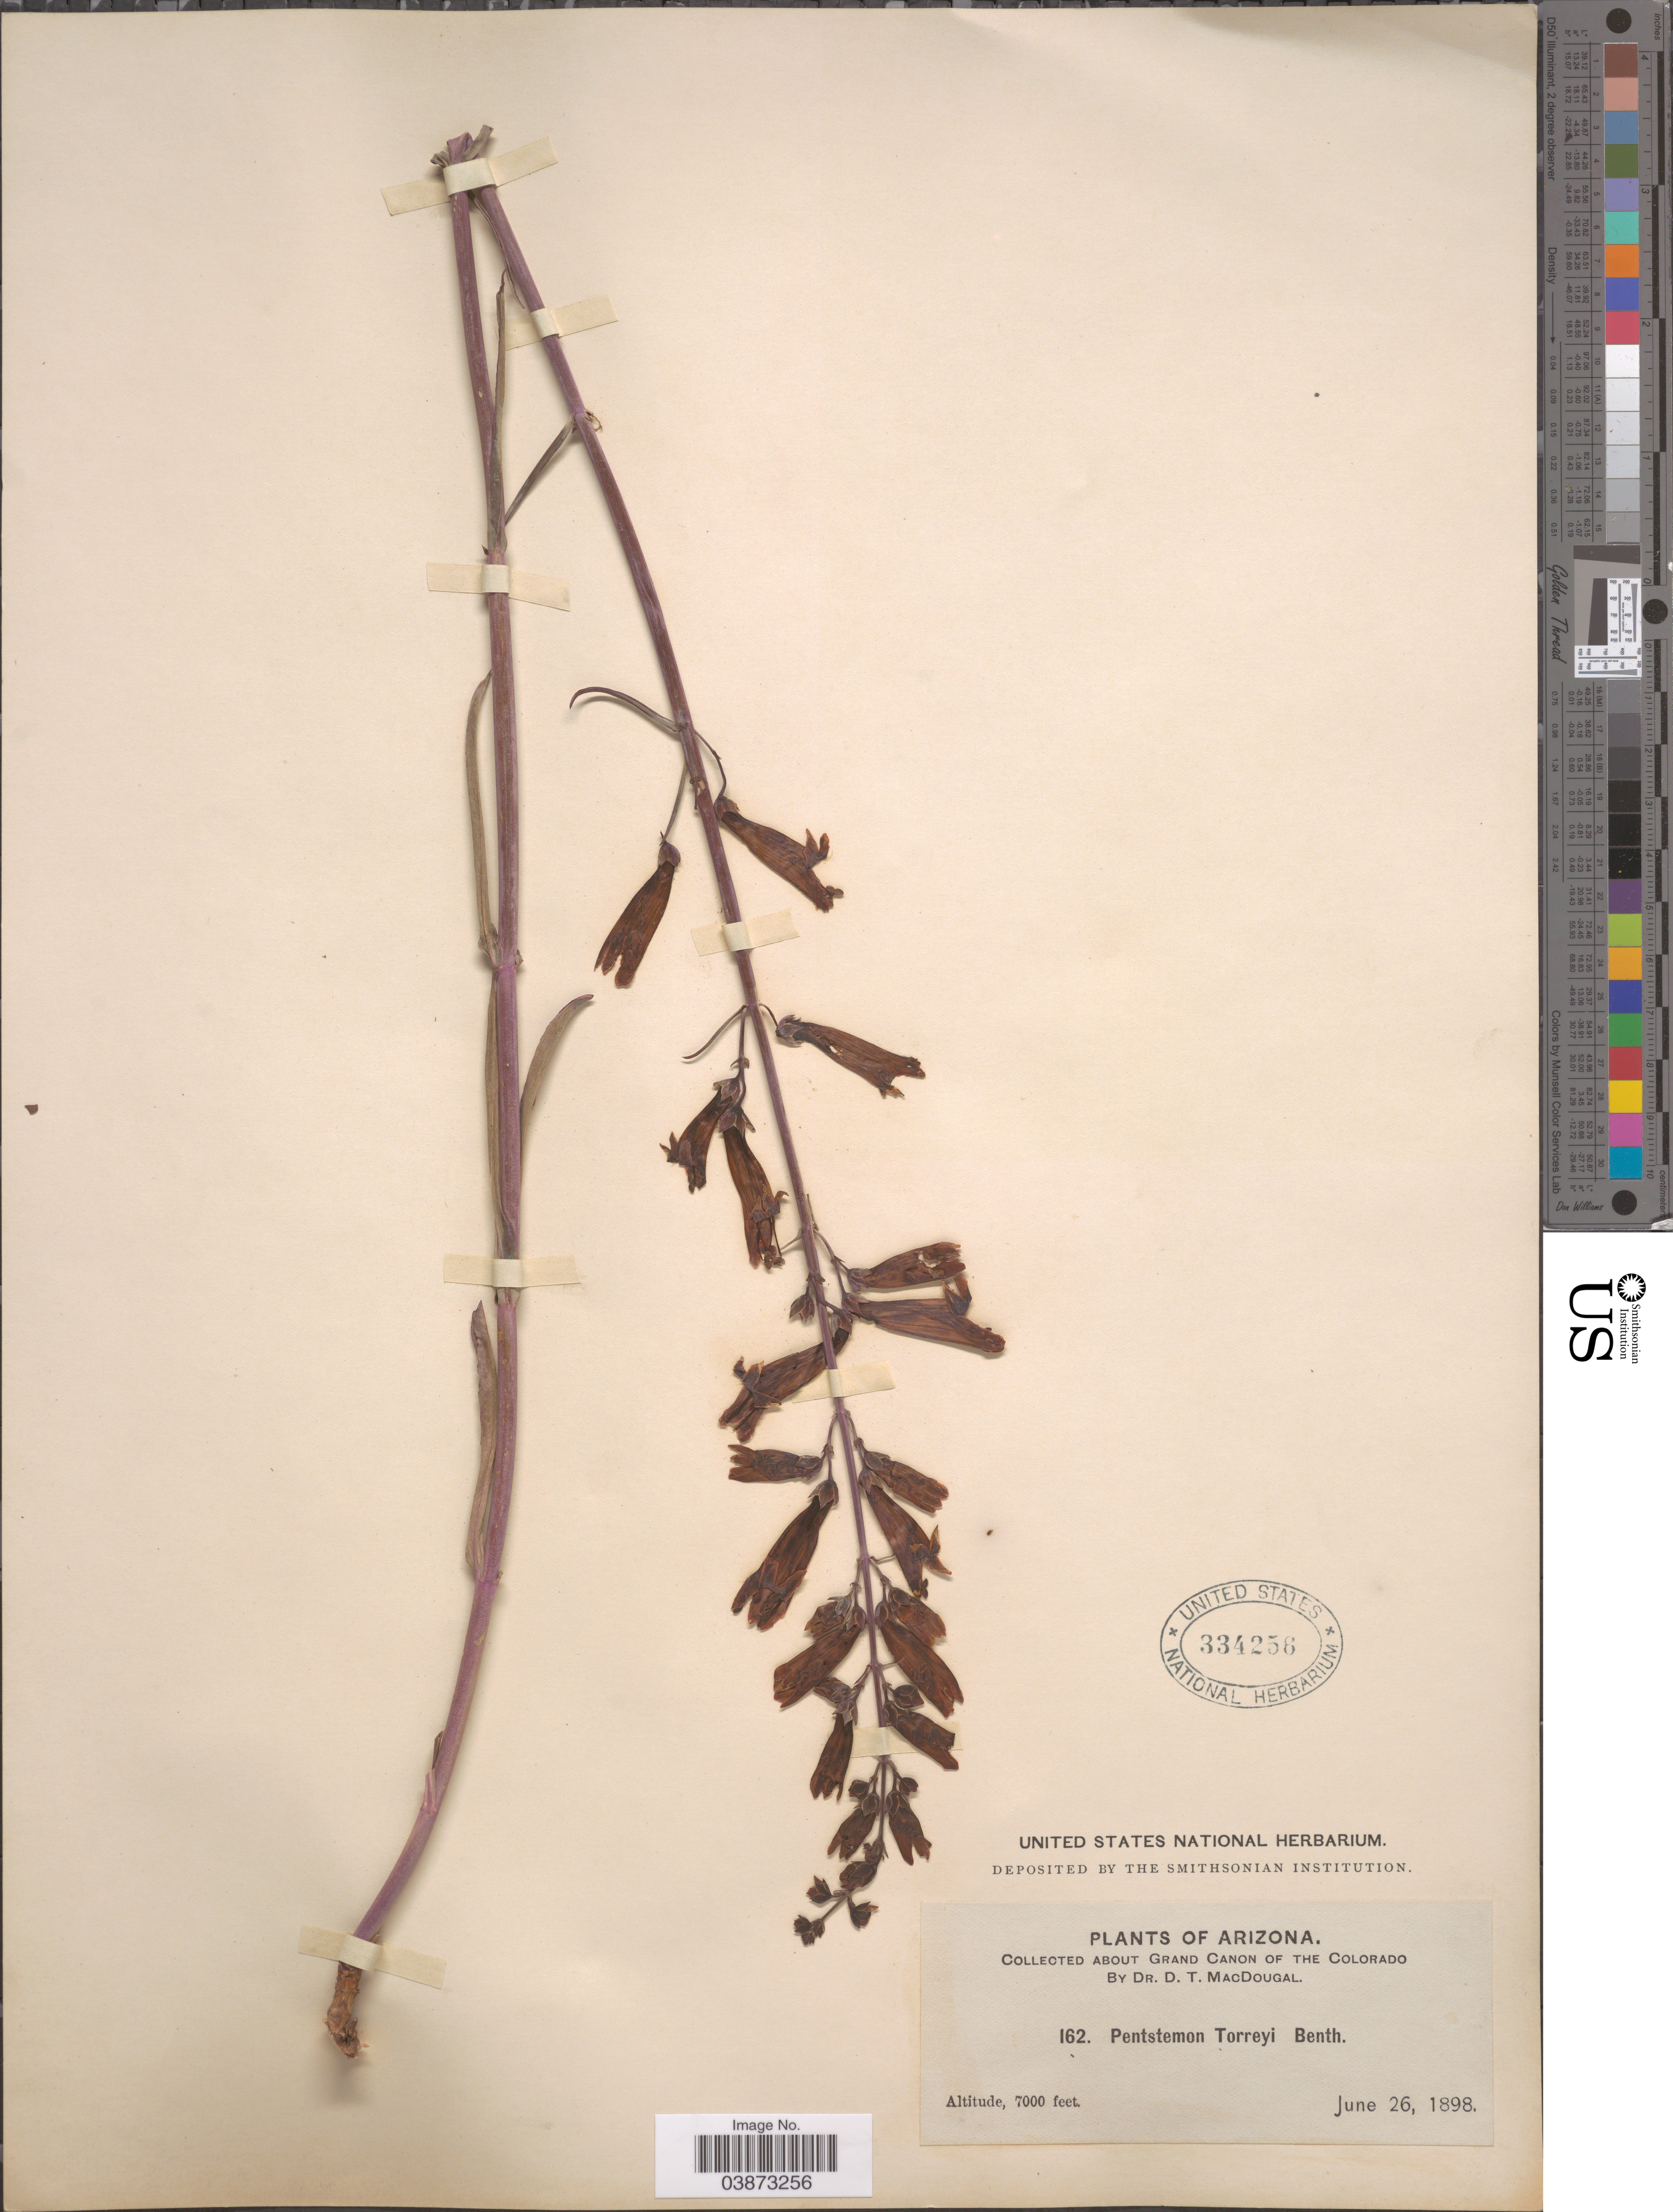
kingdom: Plantae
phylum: Tracheophyta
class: Magnoliopsida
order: Lamiales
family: Plantaginaceae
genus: Penstemon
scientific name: Penstemon barbatus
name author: (Cav.) Roth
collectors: D. T. MacDougal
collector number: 162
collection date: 1898-06-26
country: United States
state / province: Arizona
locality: About Grand Canon of the Colorado.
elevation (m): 2134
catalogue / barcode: US 334256